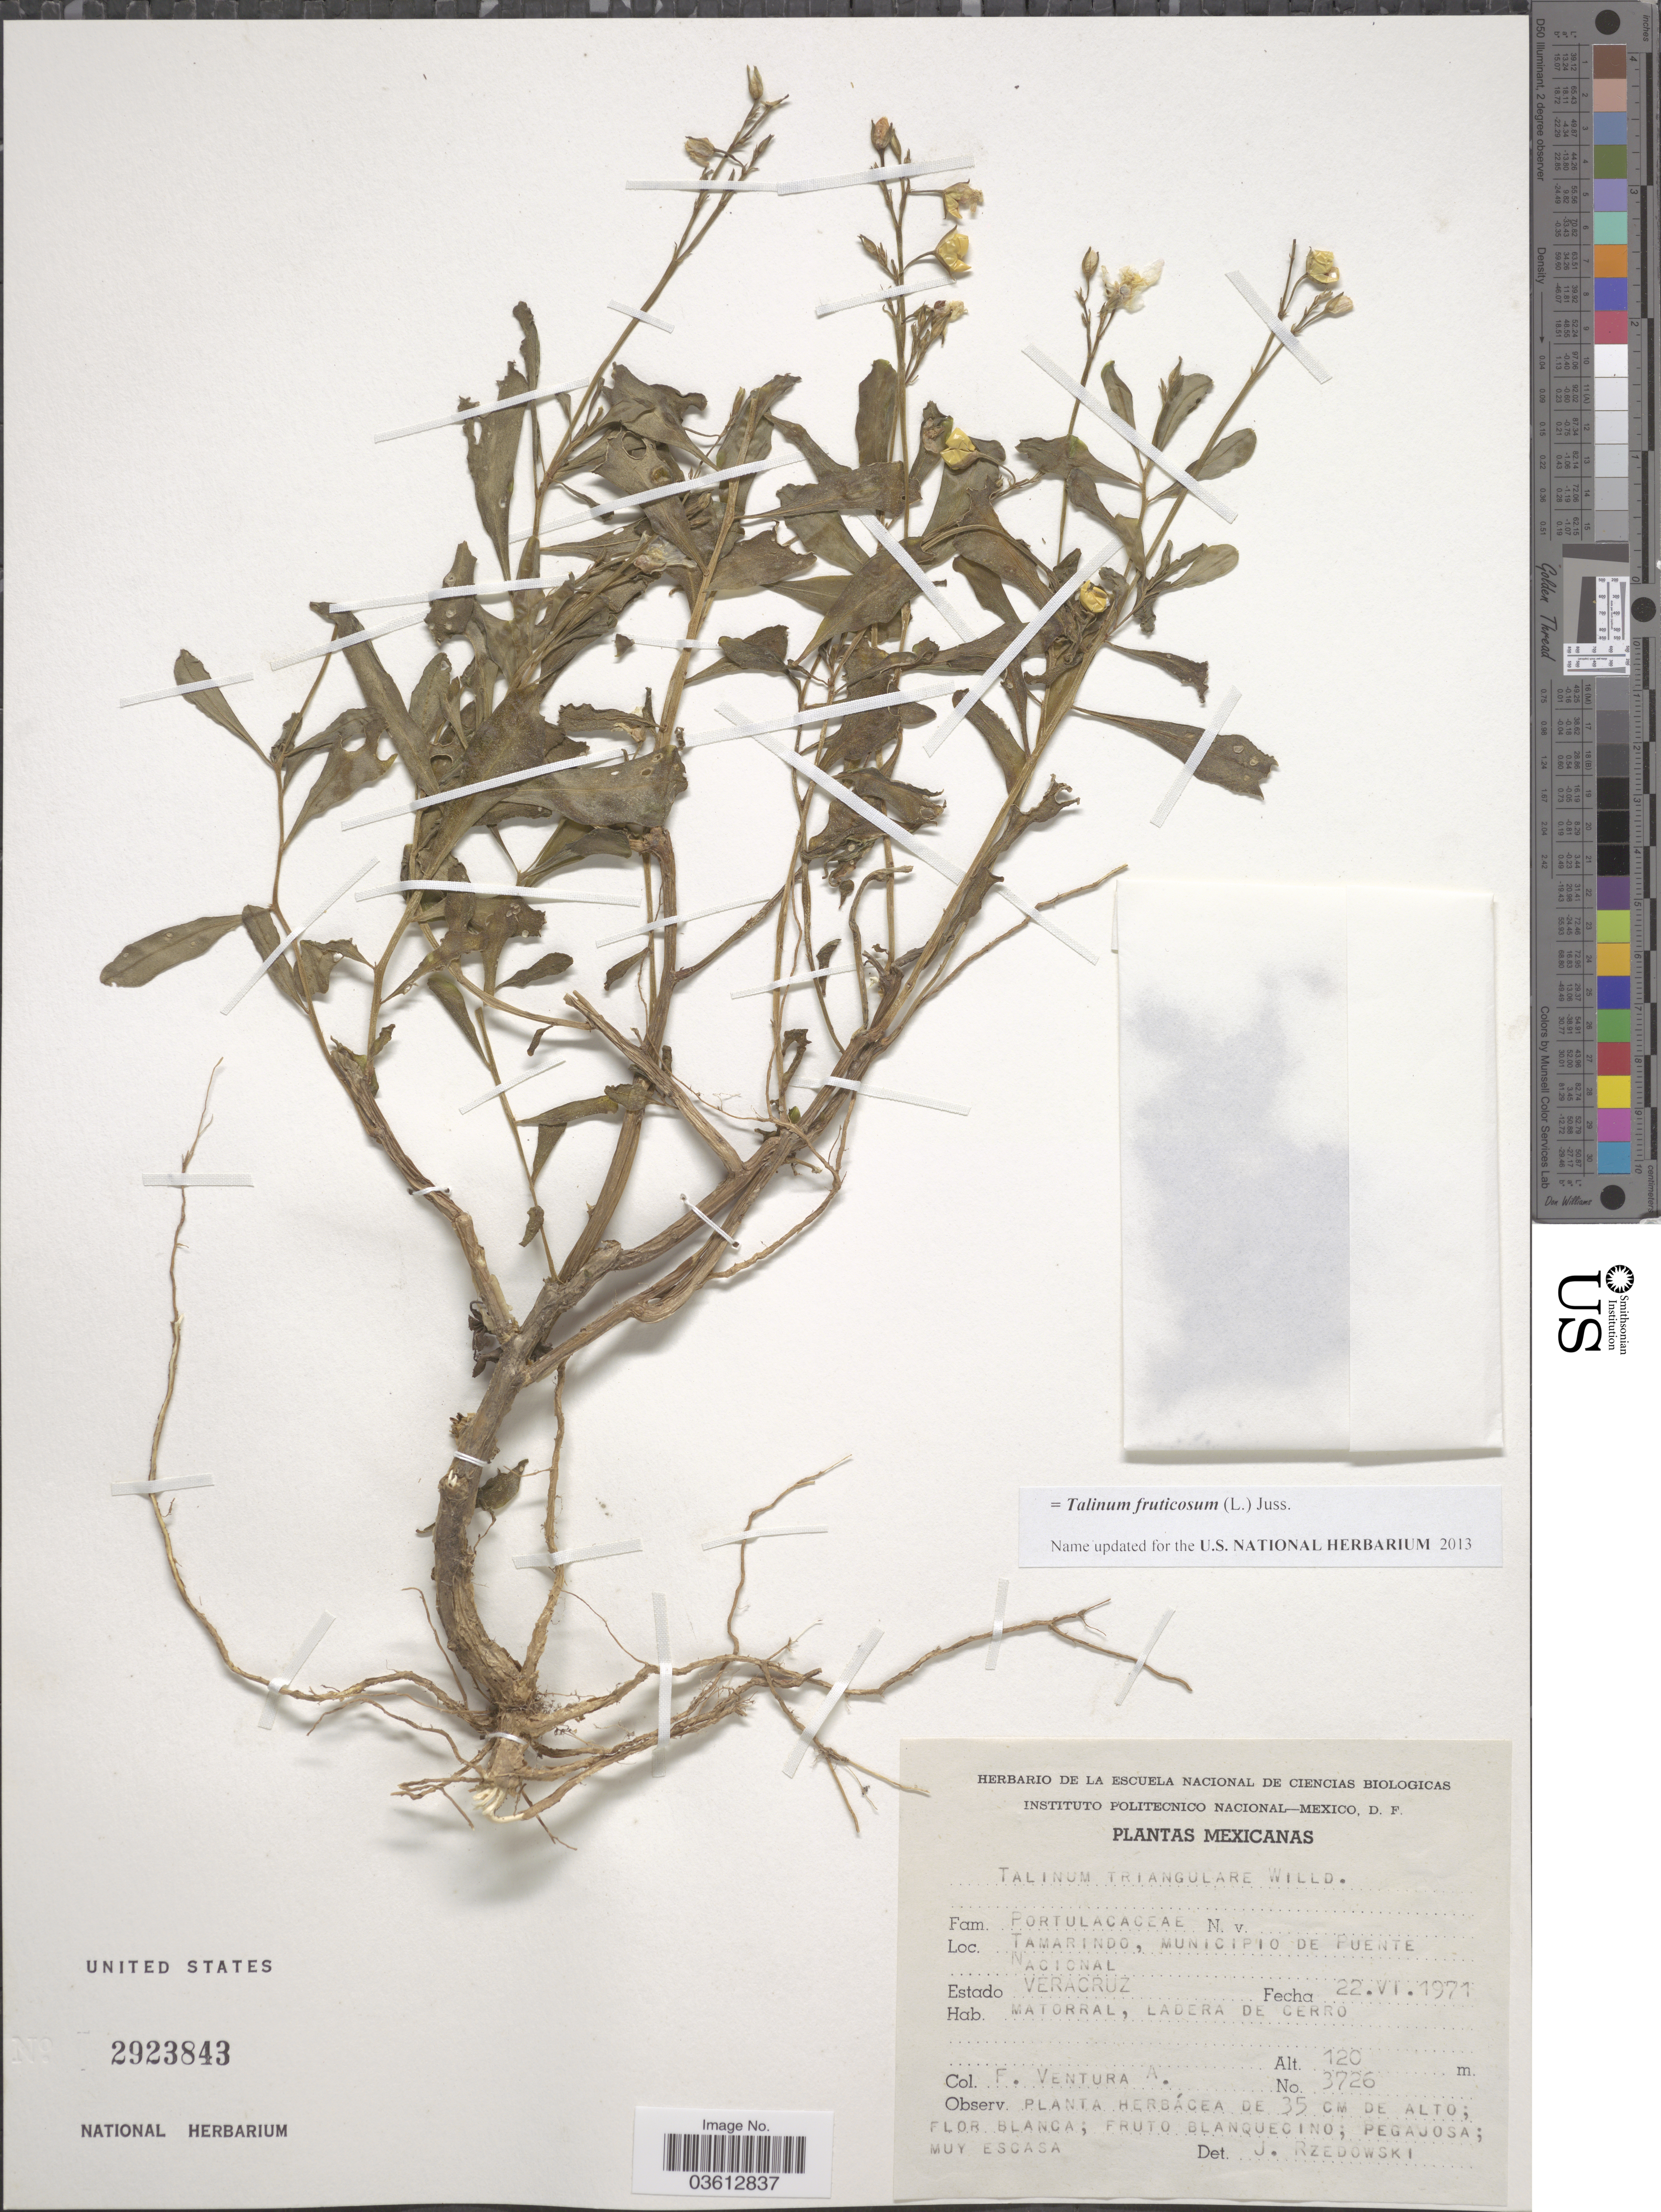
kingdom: Plantae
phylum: Tracheophyta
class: Magnoliopsida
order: Caryophyllales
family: Talinaceae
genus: Talinum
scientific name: Talinum fruticosum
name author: (L.) Juss.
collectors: F. Ventura A.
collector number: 3726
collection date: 1971-06-22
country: Mexico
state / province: Veracruz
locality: Tamarindo, Municipio de Puente Nacional. Veracruz.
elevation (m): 120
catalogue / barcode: US 2923843